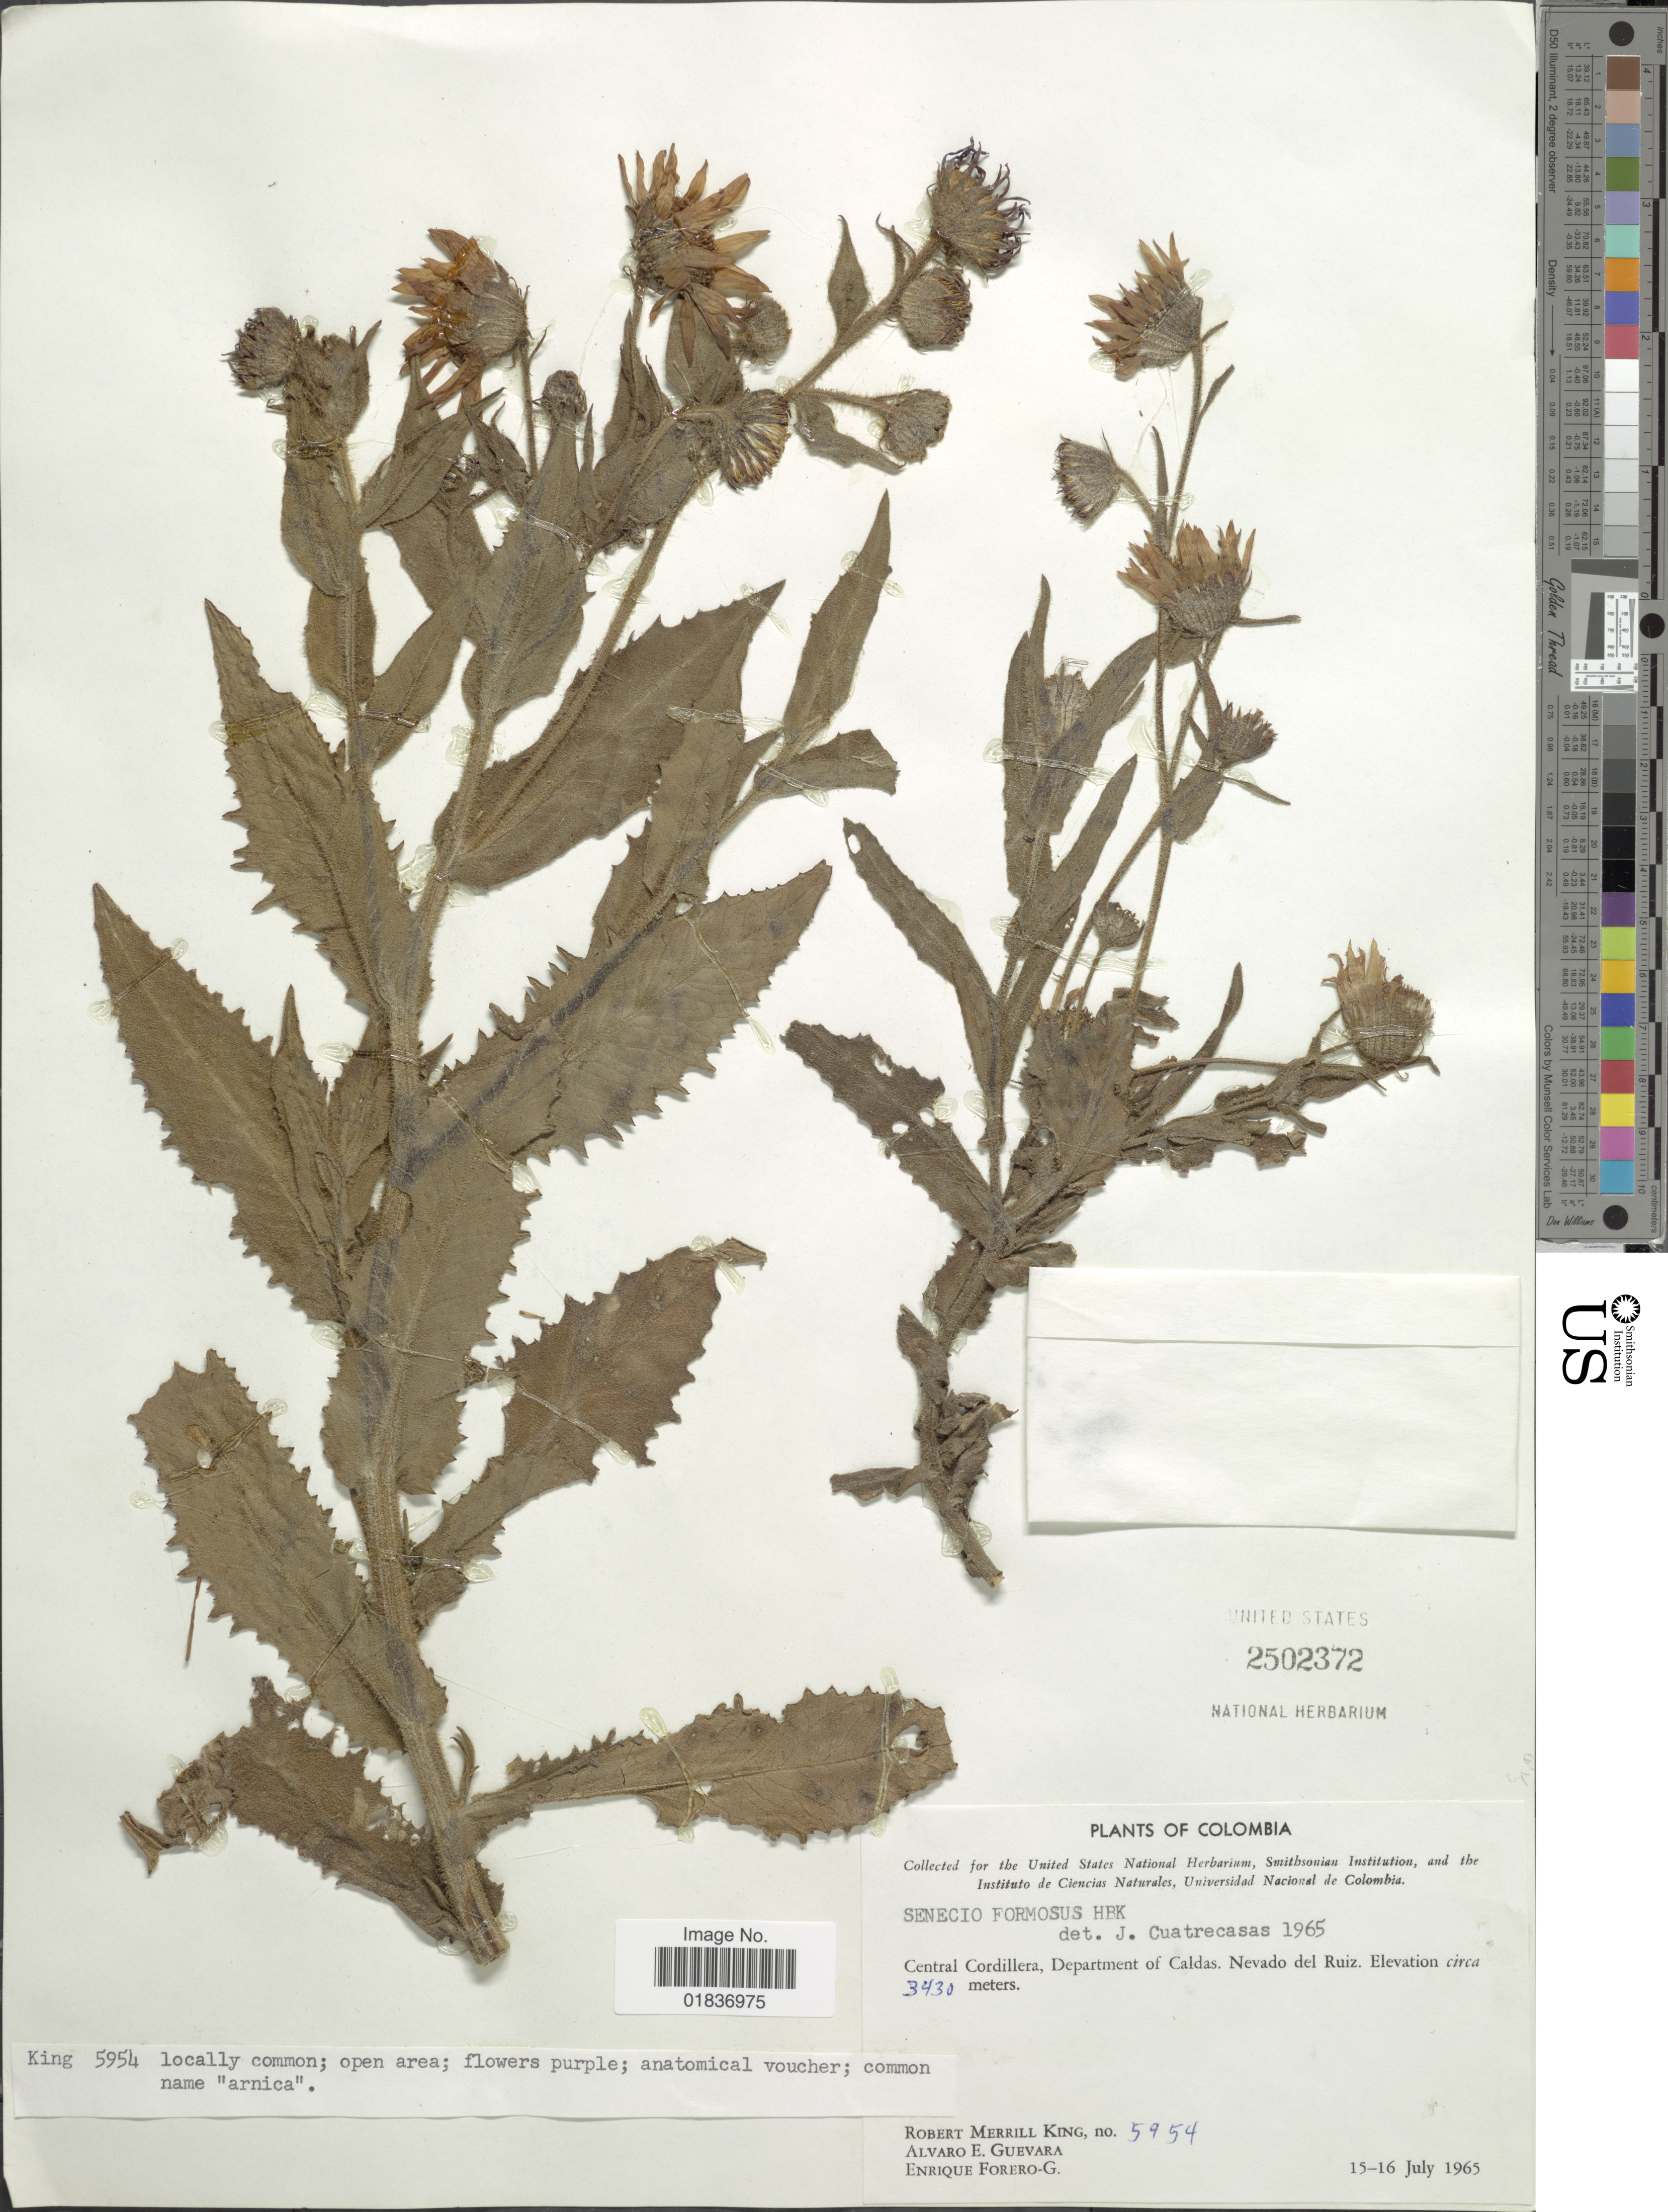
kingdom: Plantae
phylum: Tracheophyta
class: Magnoliopsida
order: Asterales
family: Asteraceae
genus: Senecio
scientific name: Senecio wedglacialis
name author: Cuatrec.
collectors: R. M. King, A. E. Guevara & E. Forero G.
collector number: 5954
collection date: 1965-07-15/1965-07-16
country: Colombia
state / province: Caldas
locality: Central Cordillera, Department of Caldas. Nevado del Ruiz.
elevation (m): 3430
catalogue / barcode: US 2502372